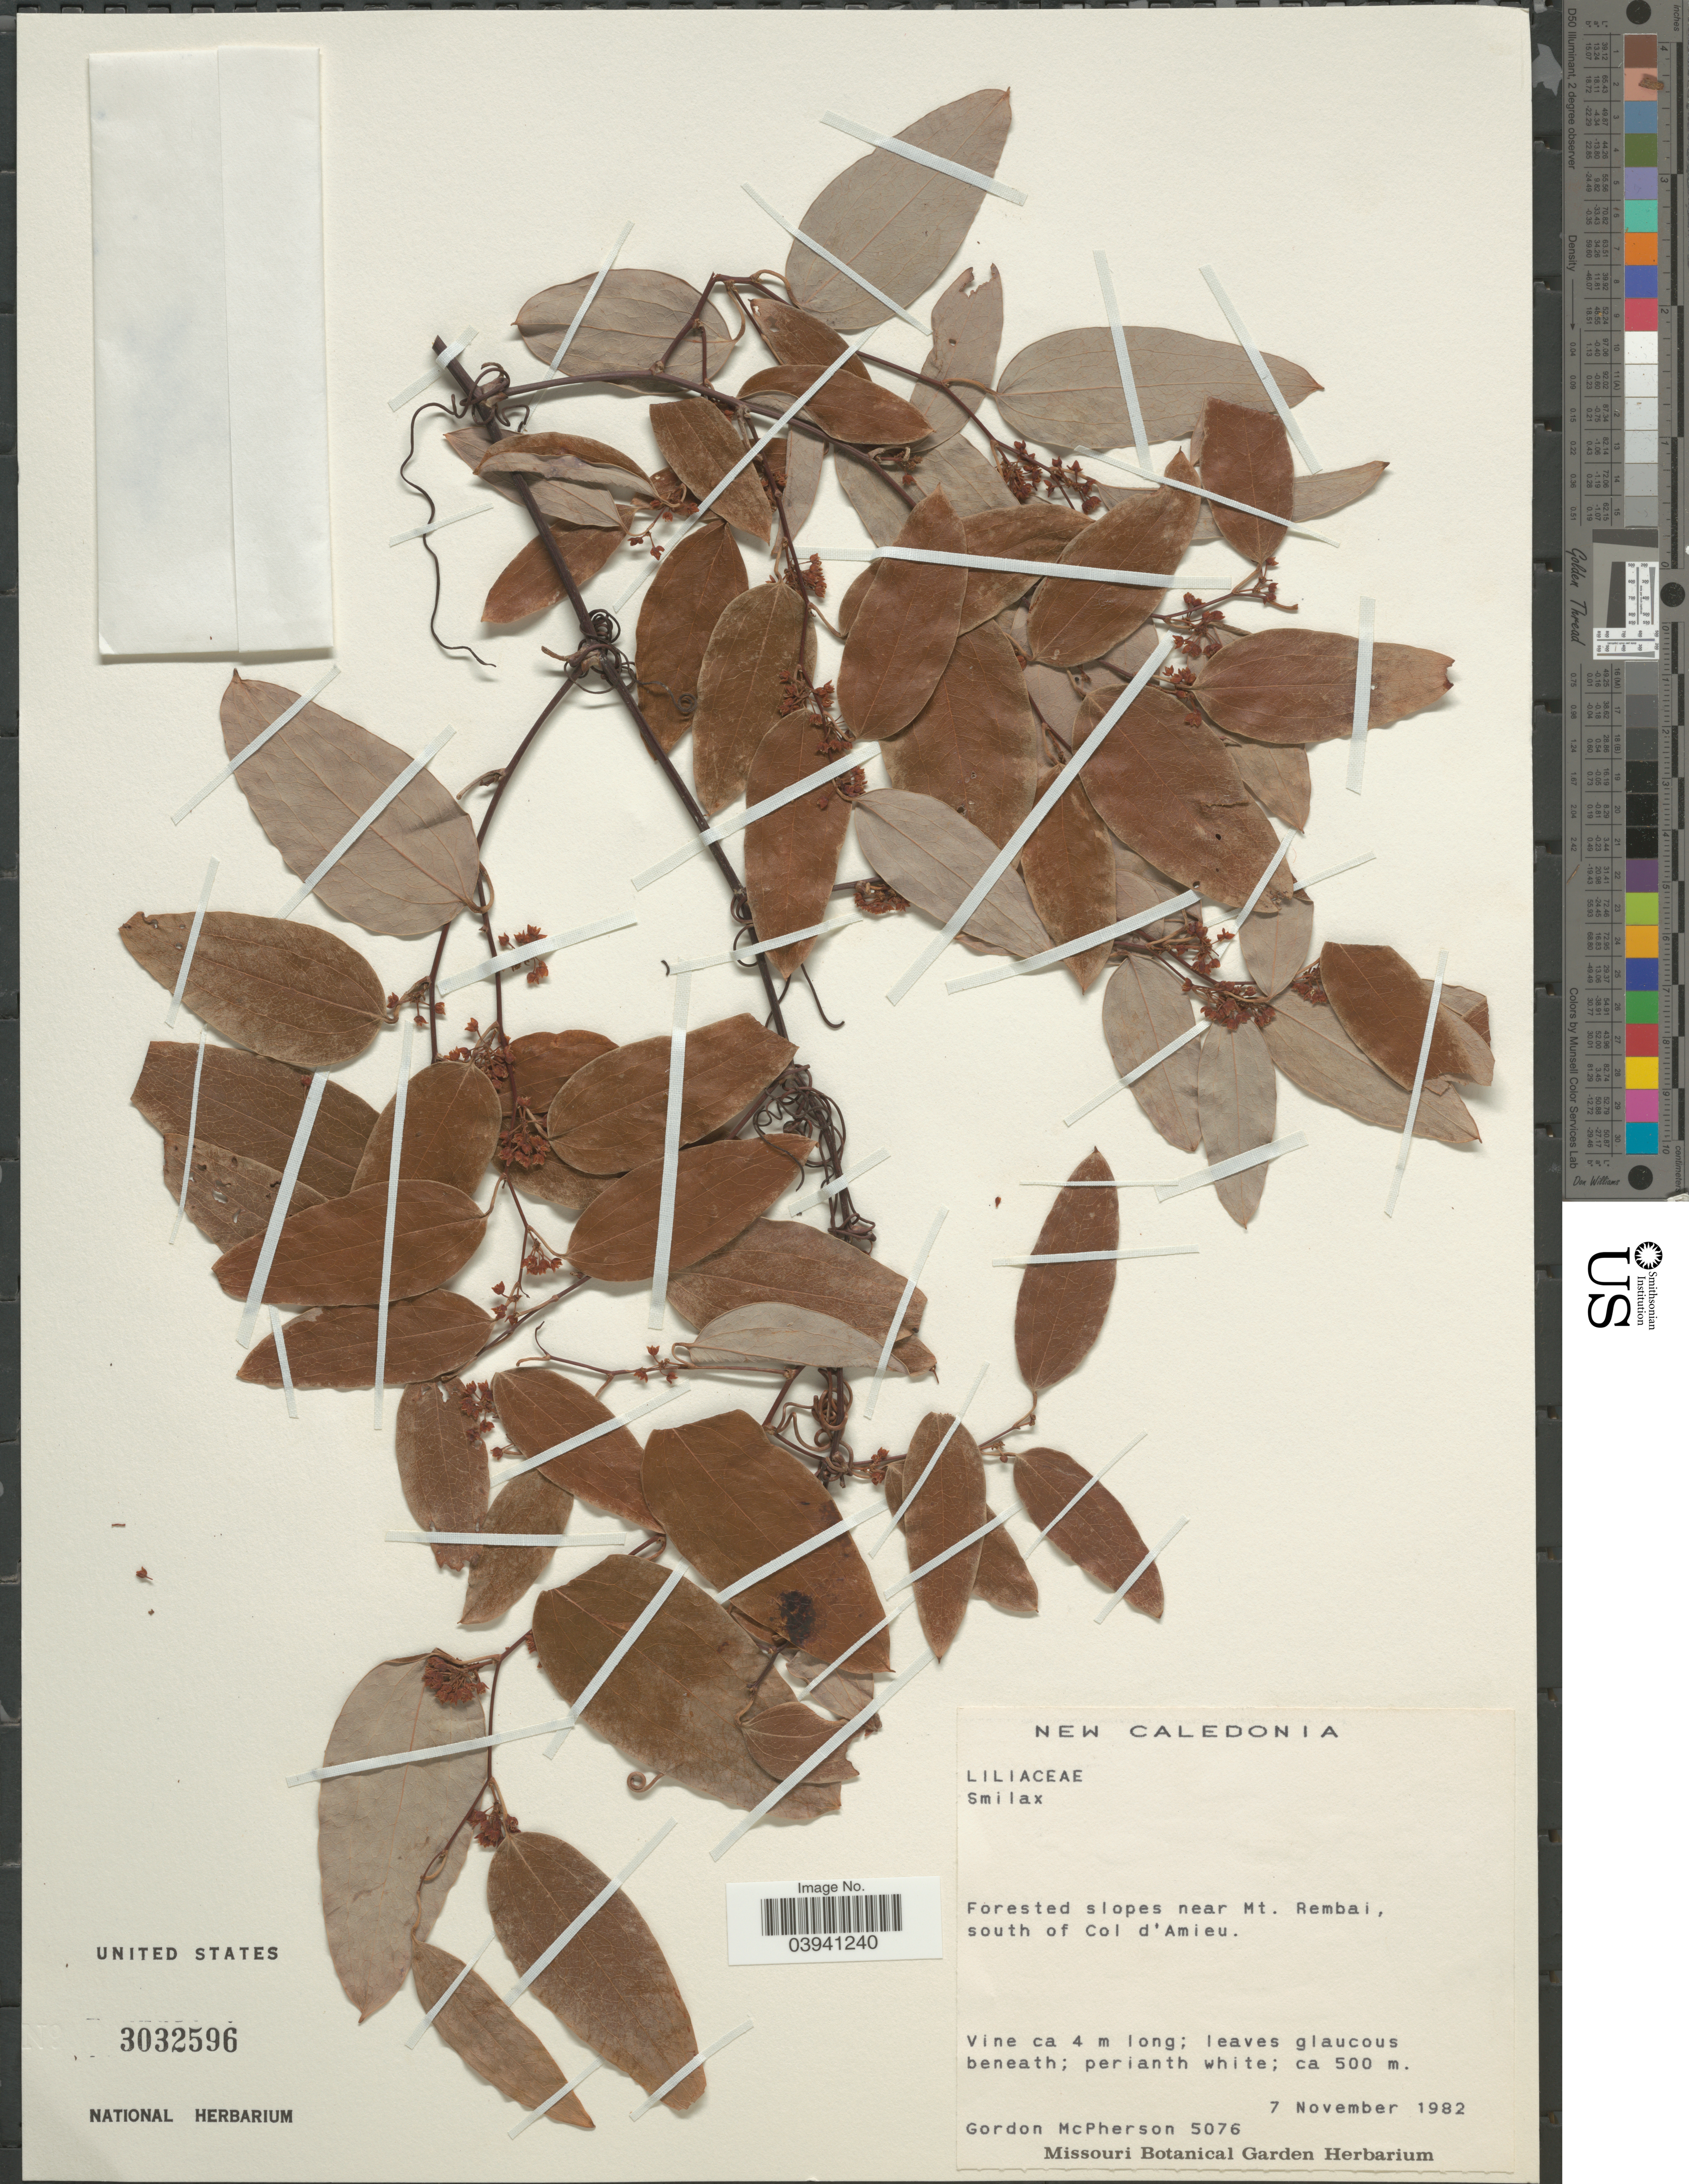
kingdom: Plantae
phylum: Tracheophyta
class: Liliopsida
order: Liliales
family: Smilacaceae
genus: Smilax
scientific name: Smilax sp.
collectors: G. McPherson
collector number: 5076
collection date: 1982-11-07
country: New Caledonia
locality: Forested slopes near Mt. Rembai, south of Col d'Amieu.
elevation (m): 500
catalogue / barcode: US 3032596